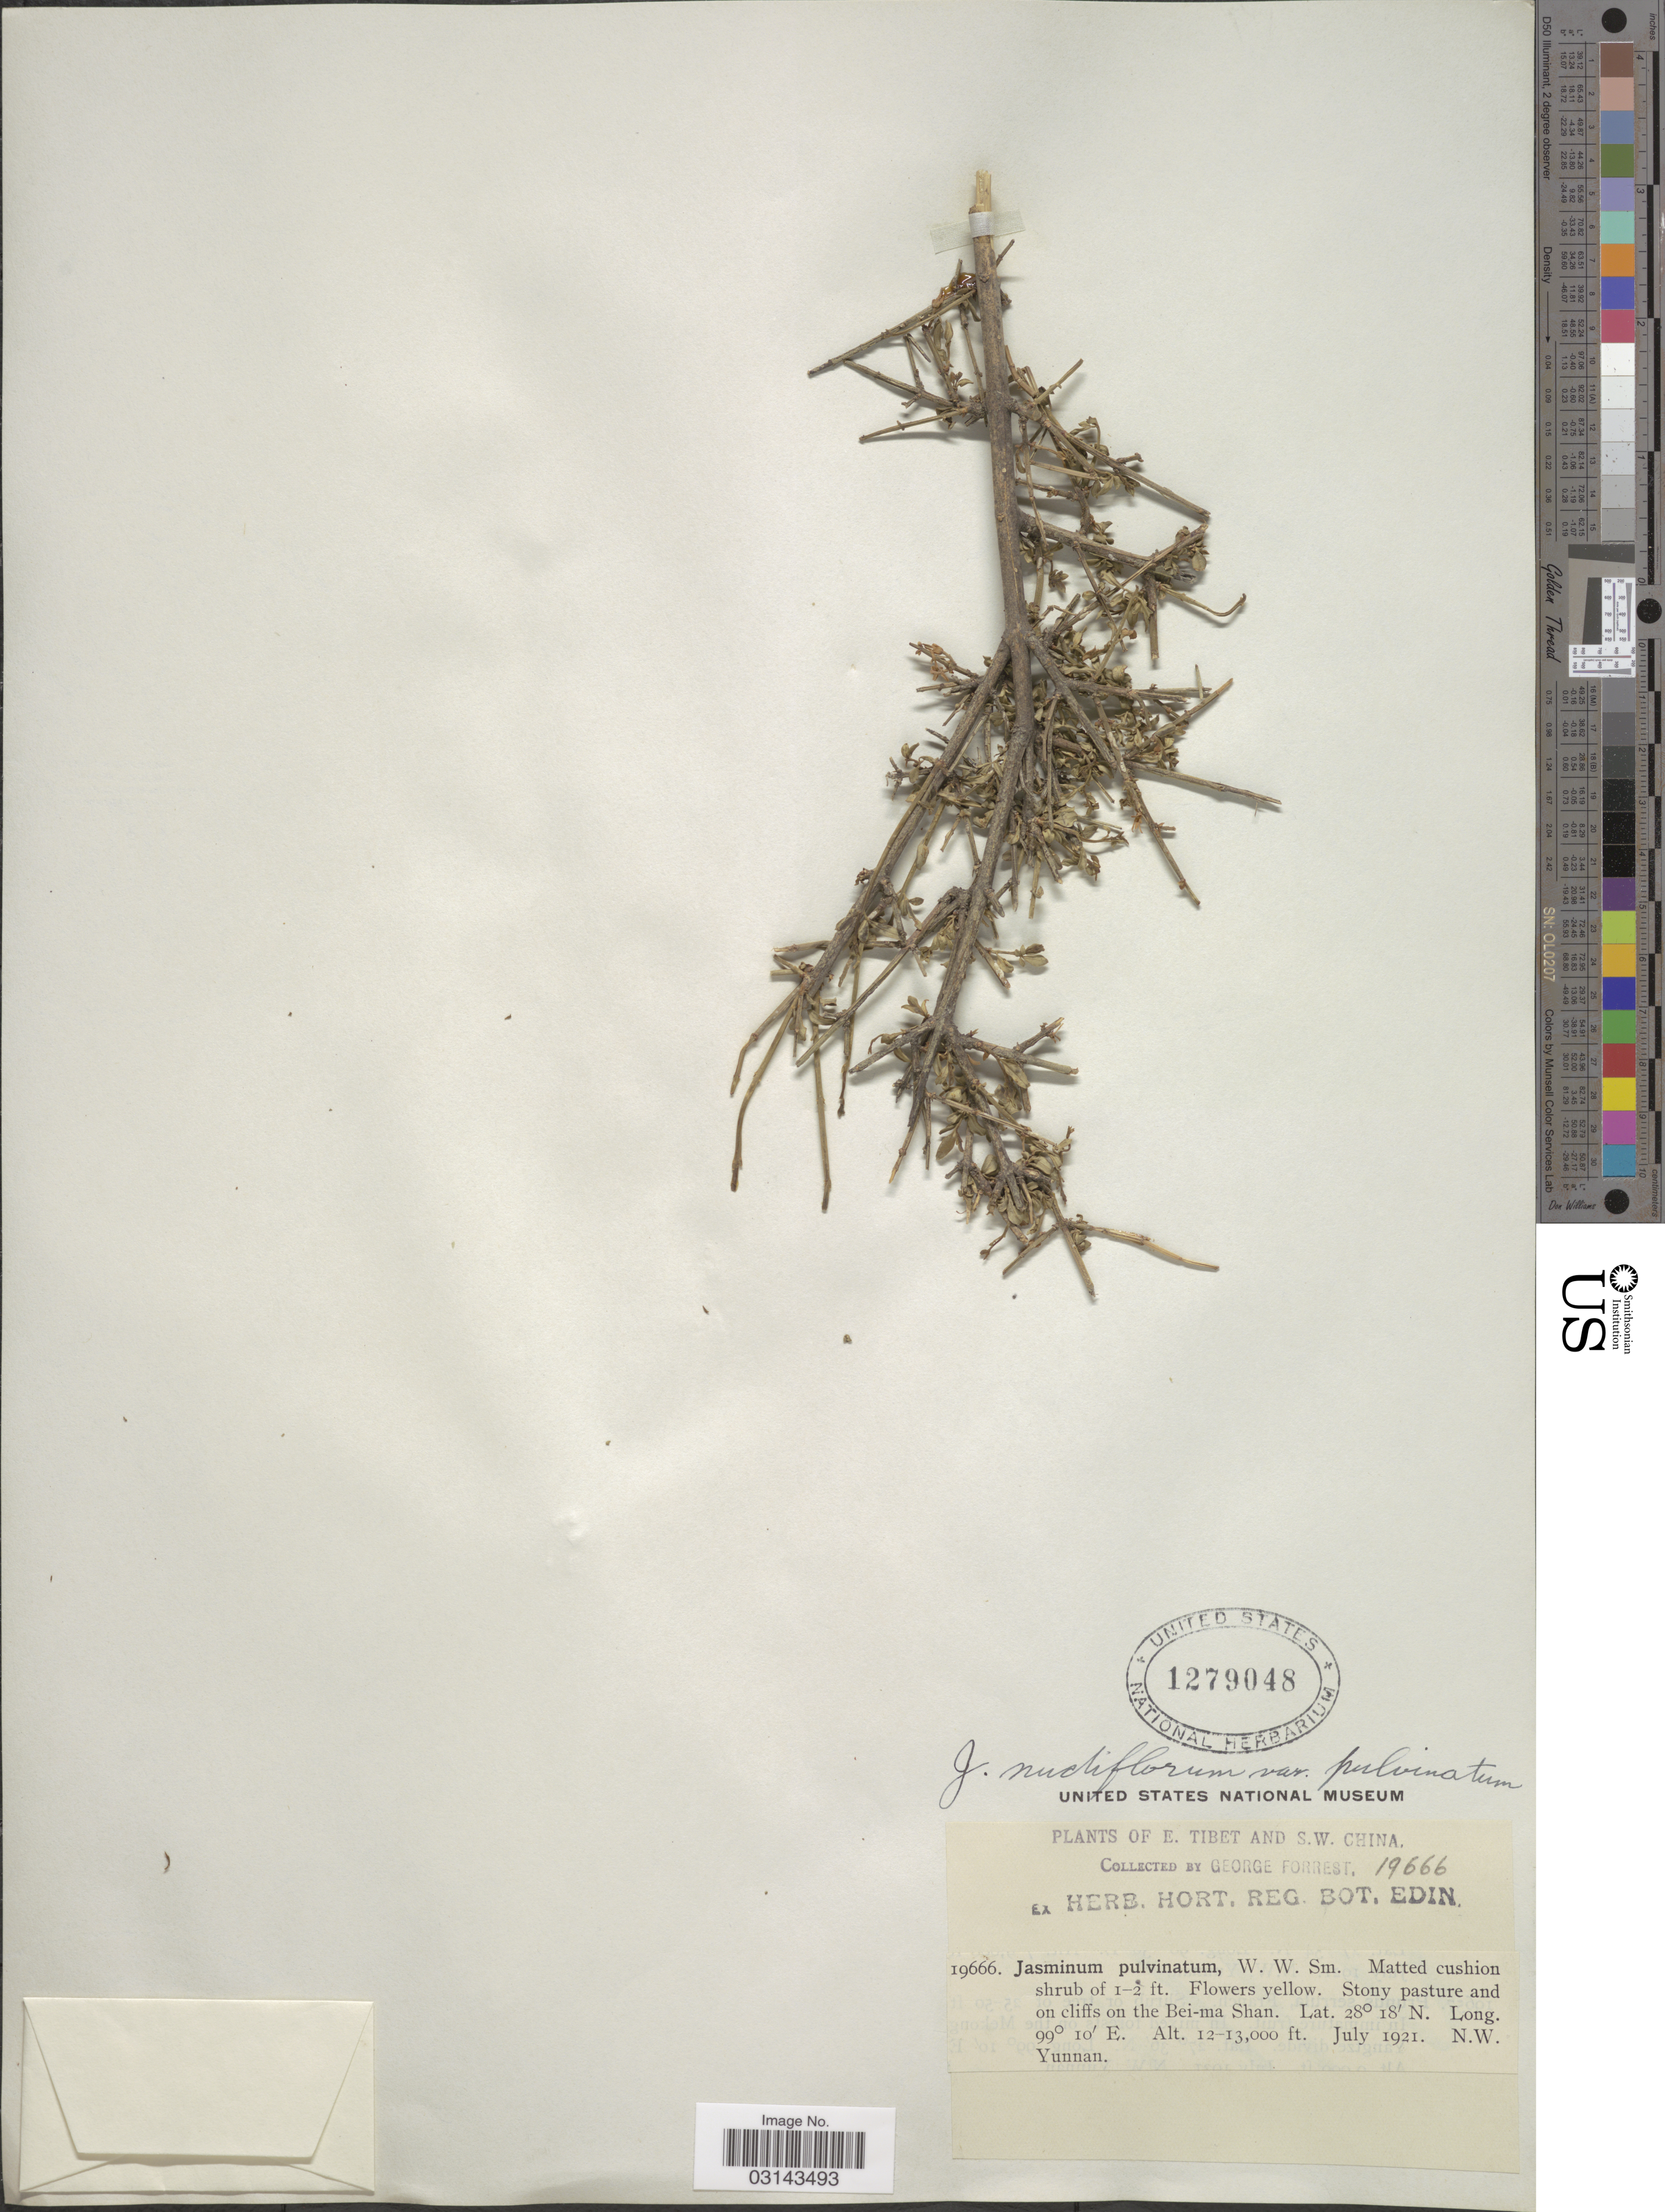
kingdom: Plantae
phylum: Tracheophyta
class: Magnoliopsida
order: Lamiales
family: Oleaceae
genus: Jasminum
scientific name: Jasminum nudiflorum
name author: Lindl.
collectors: G. Forrest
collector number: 19666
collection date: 1921-07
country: China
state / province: Yunnan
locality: S.W. China. N.W. Yunnan. Bei-ma Shan.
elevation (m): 3658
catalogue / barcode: US 1279048